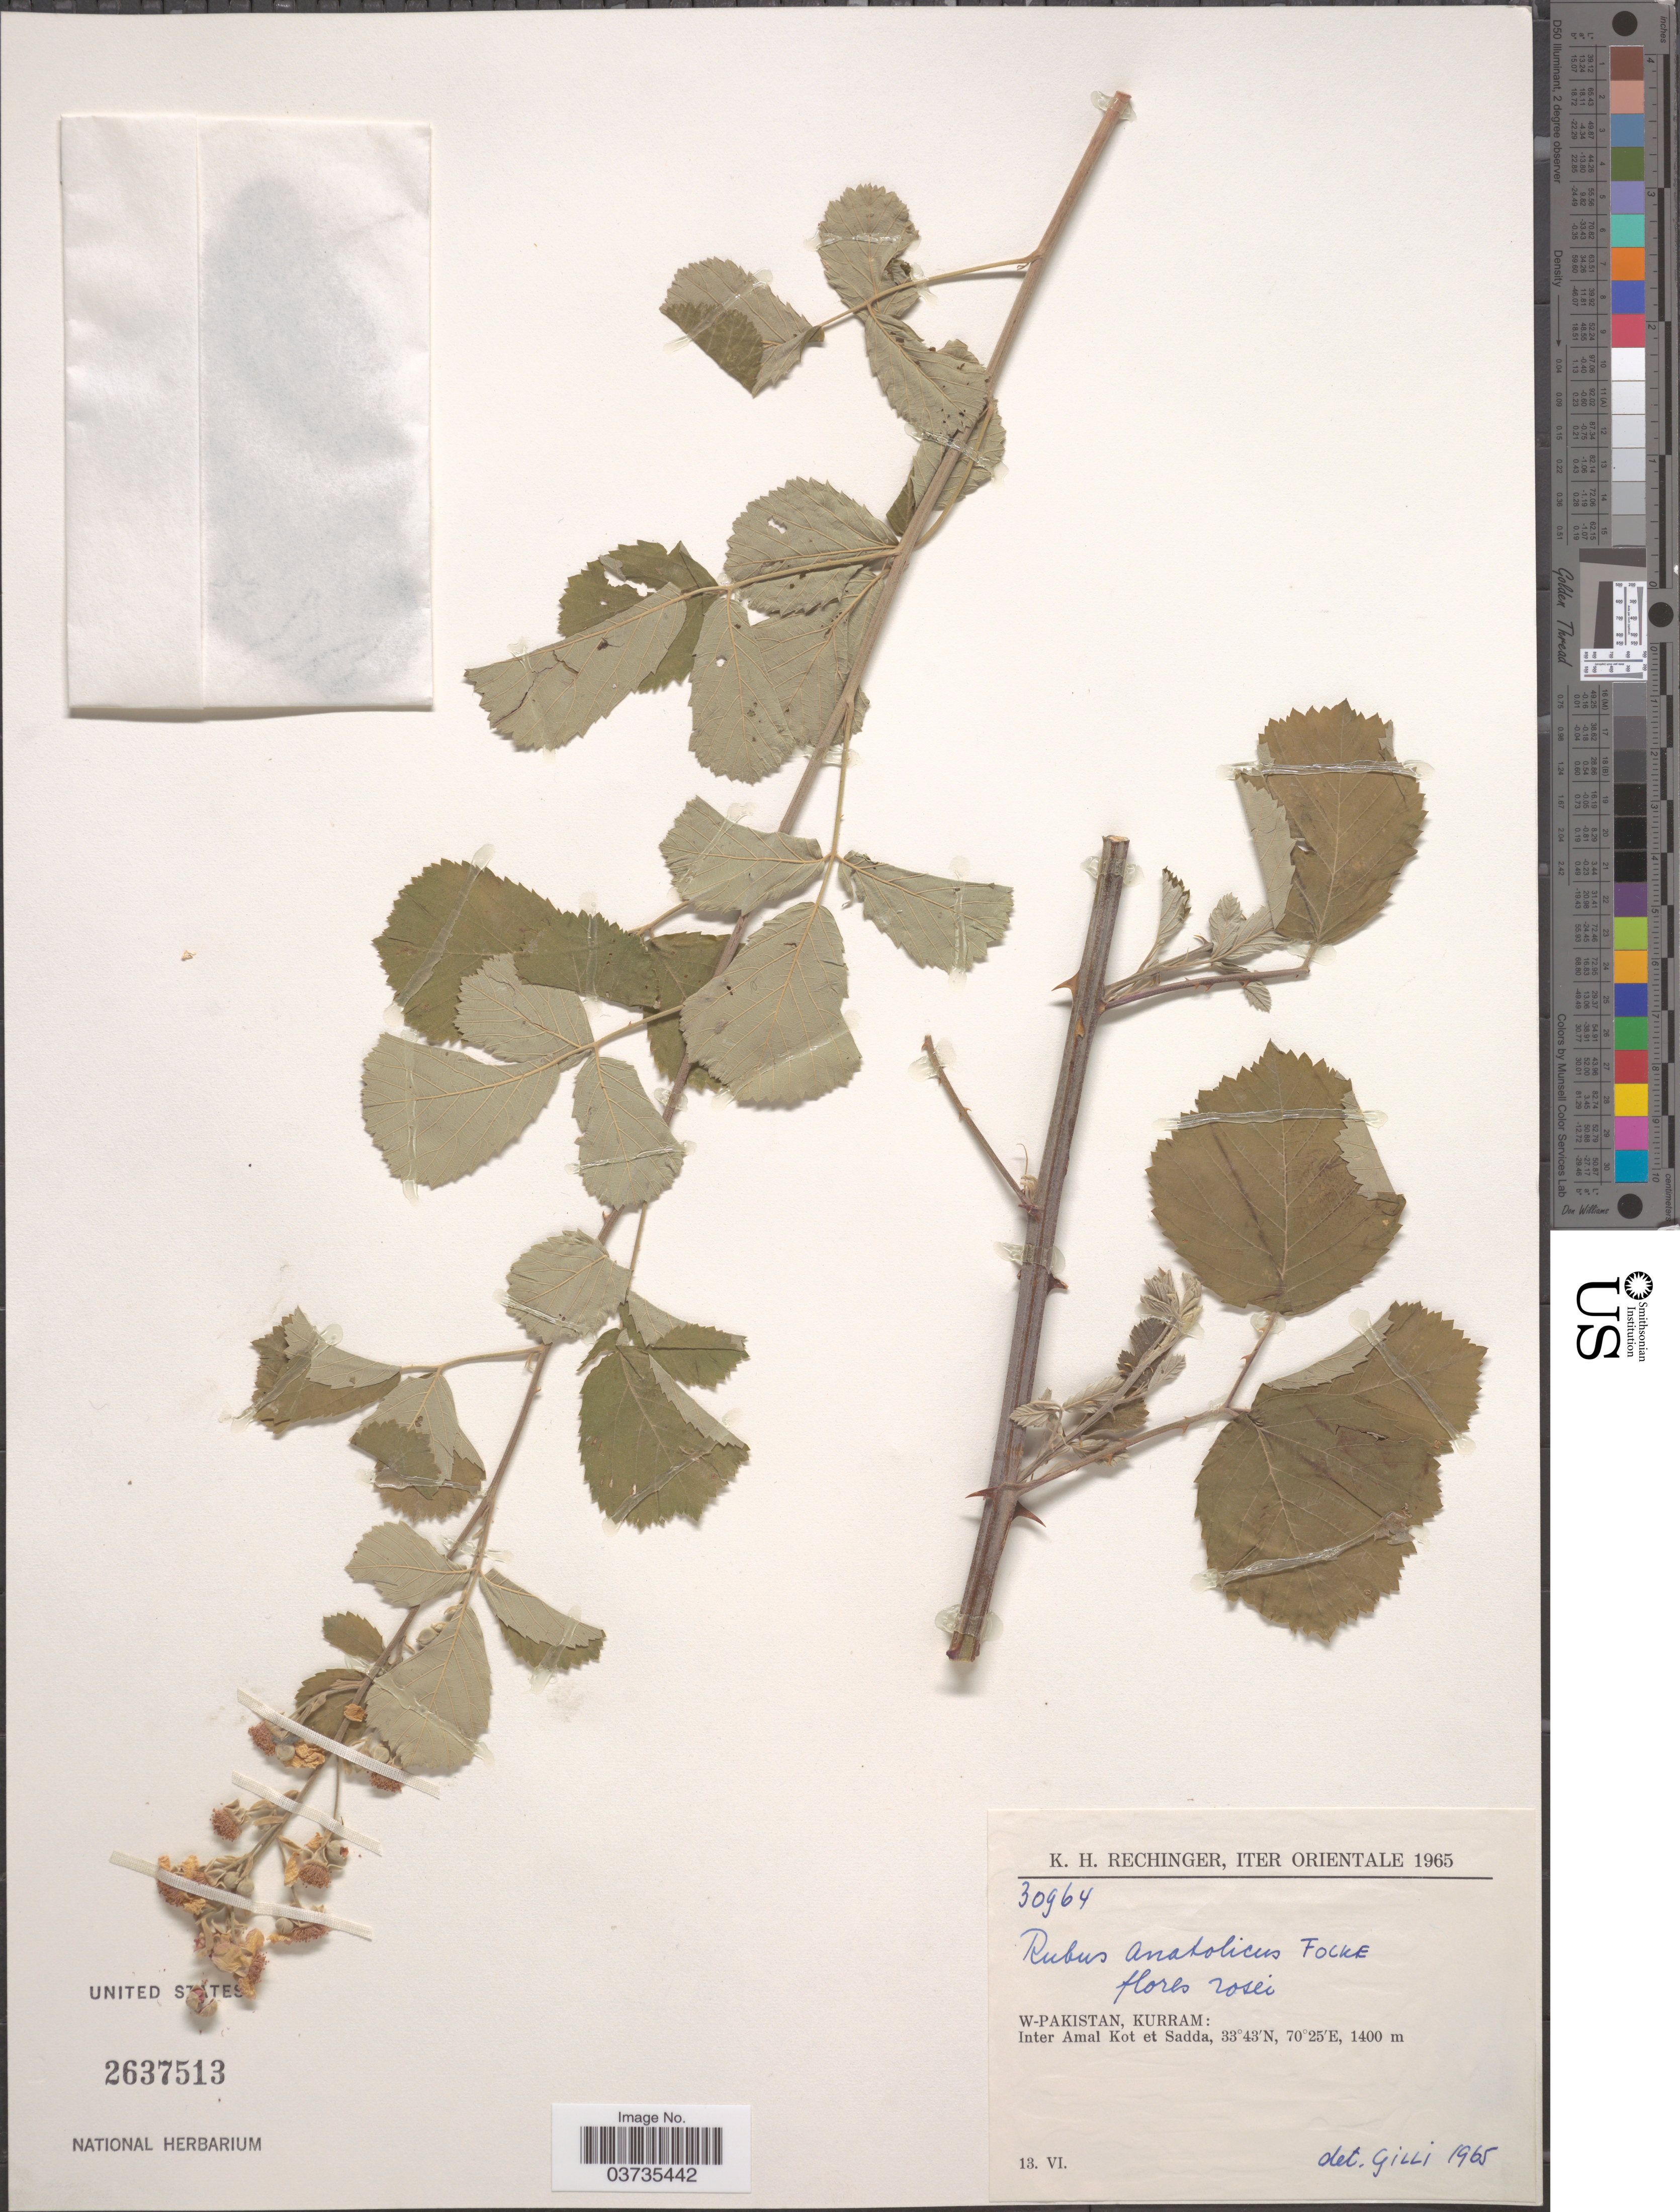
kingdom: Plantae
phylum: Tracheophyta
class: Magnoliopsida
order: Rosales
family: Rosaceae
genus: Rubus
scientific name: Rubus anatolicus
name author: Focke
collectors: K. H. Rechinger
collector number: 30964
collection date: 1965-06-13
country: Pakistan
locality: Iter Orientale. W-Pakistan, Kurram: Inter Amal Kot et Sadda.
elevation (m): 1400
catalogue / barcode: US 2637513